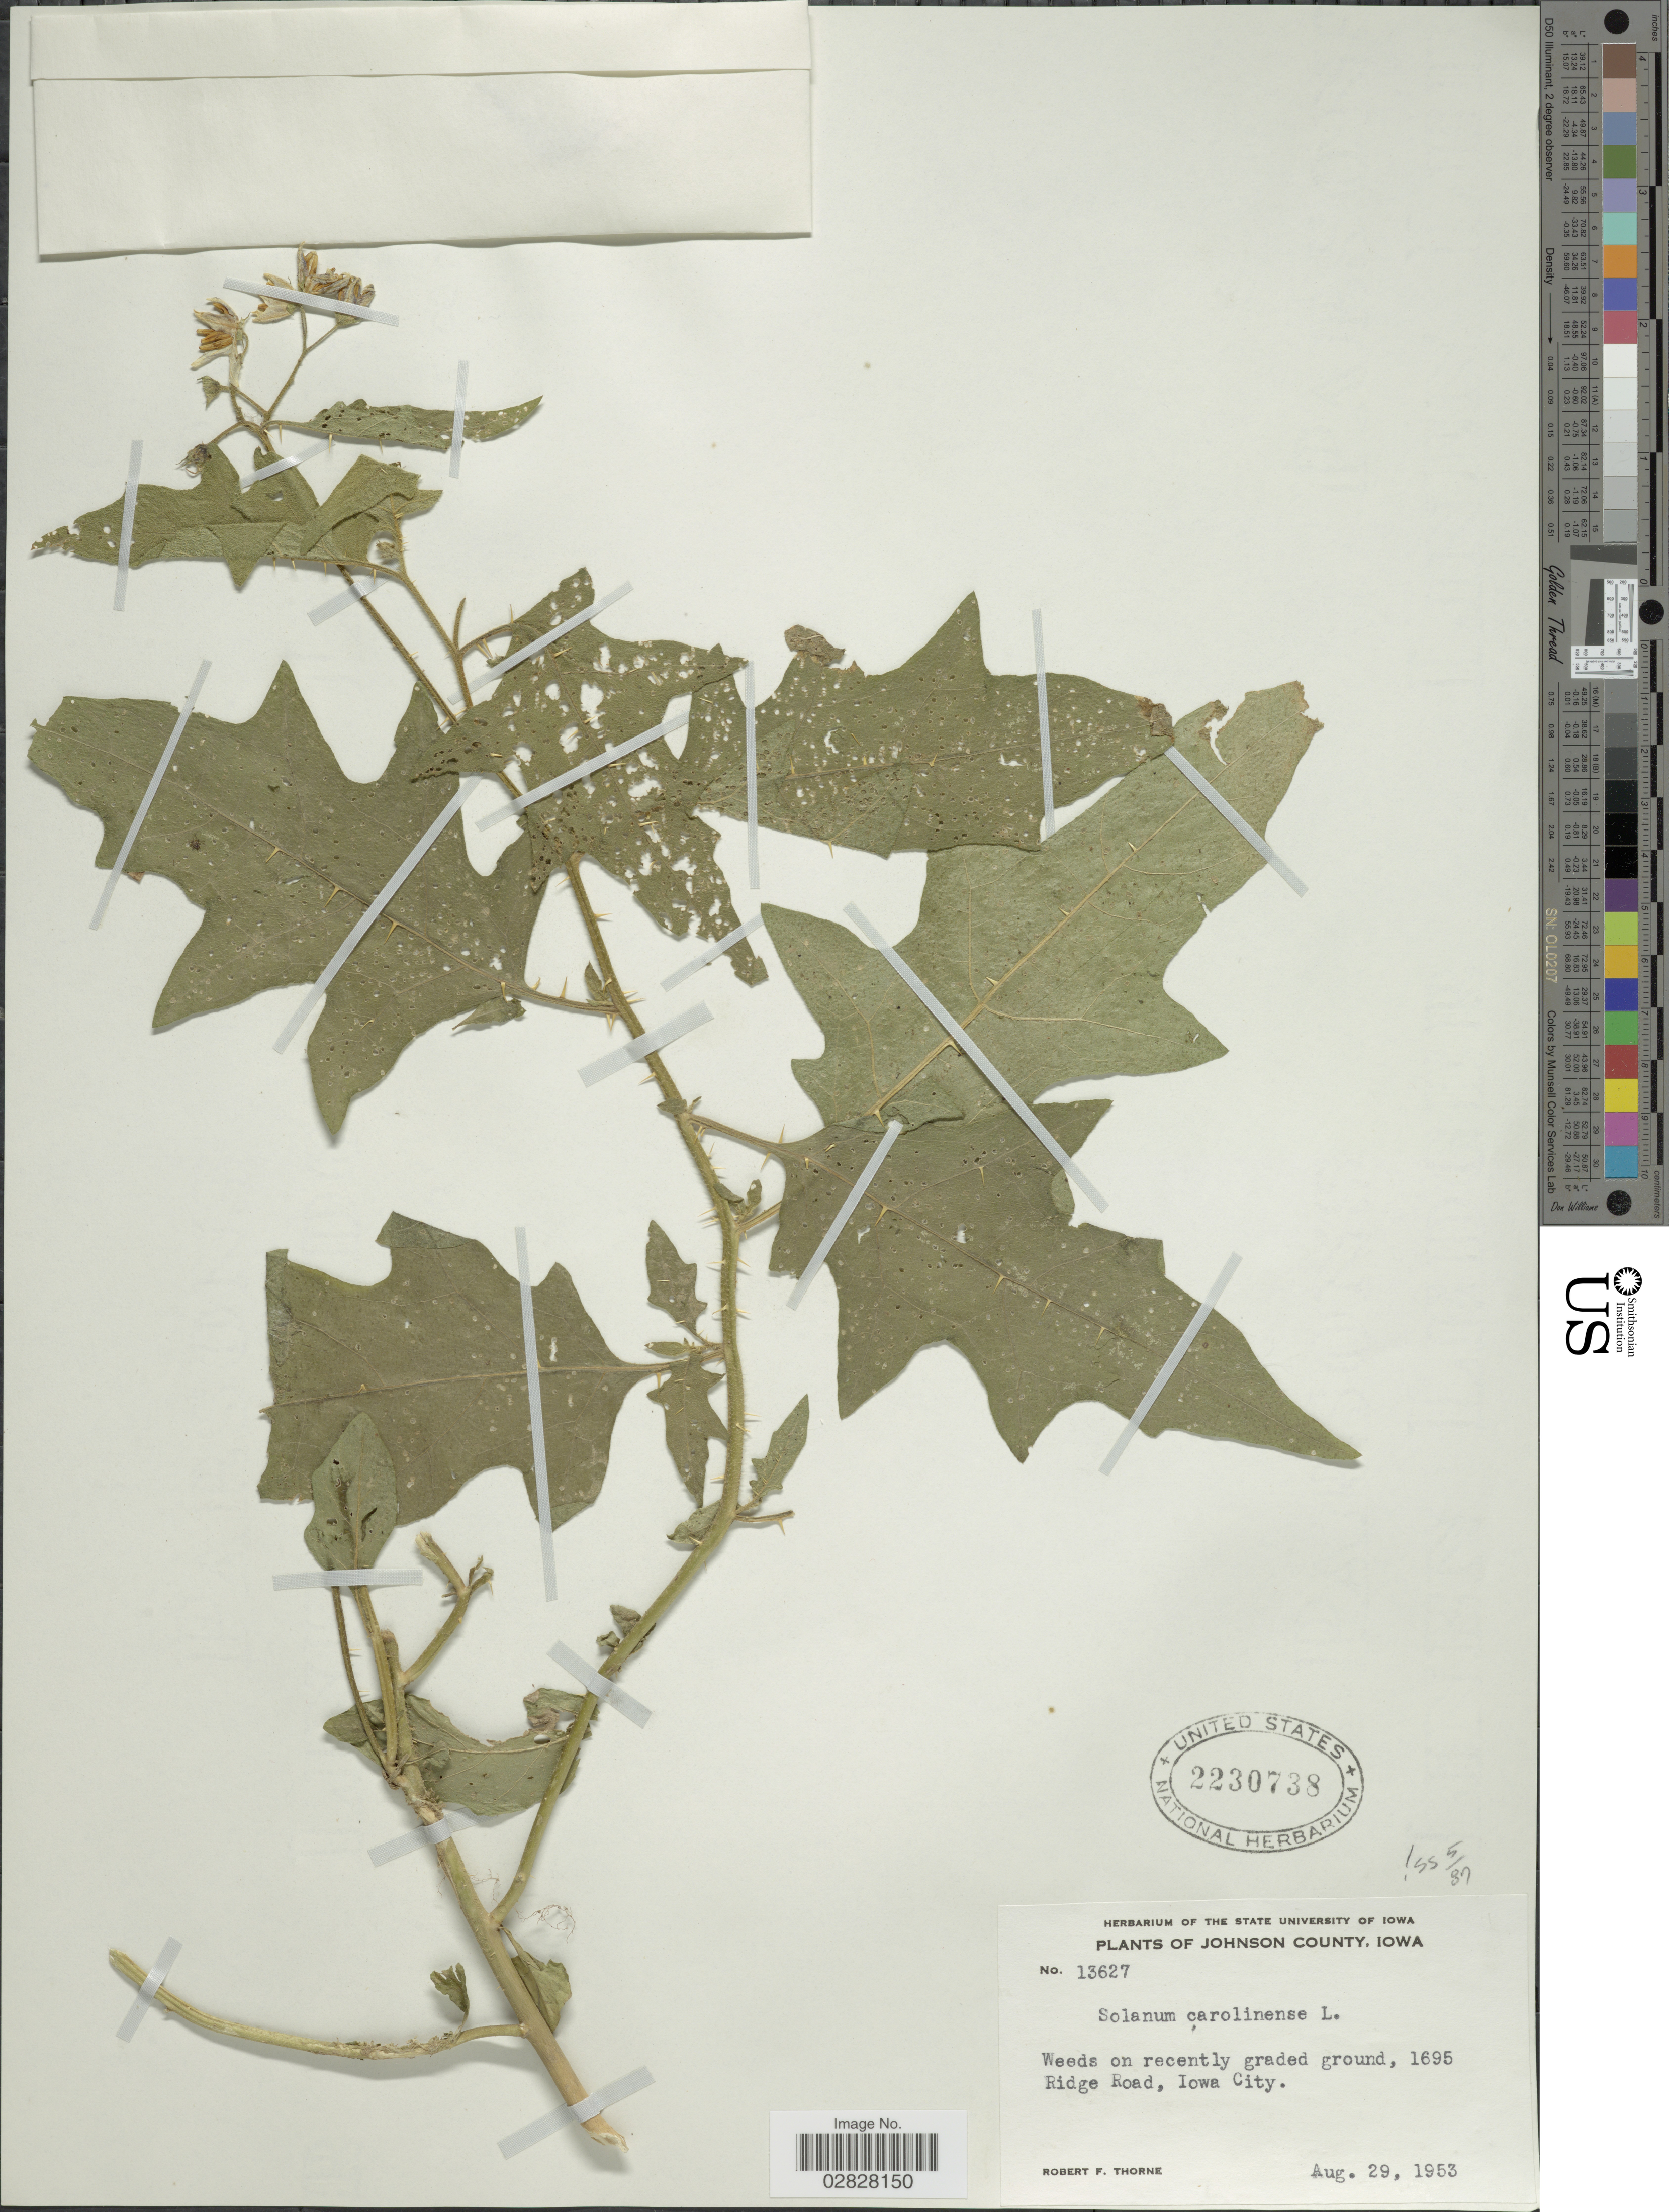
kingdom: Plantae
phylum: Tracheophyta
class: Magnoliopsida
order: Solanales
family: Solanaceae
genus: Solanum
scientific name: Solanum carolinense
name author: L.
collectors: R. F. Thorne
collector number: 13627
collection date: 1953-08-29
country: United States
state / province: Iowa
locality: Johnson County. Ridge Road, Iowa City.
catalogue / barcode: US 2230738